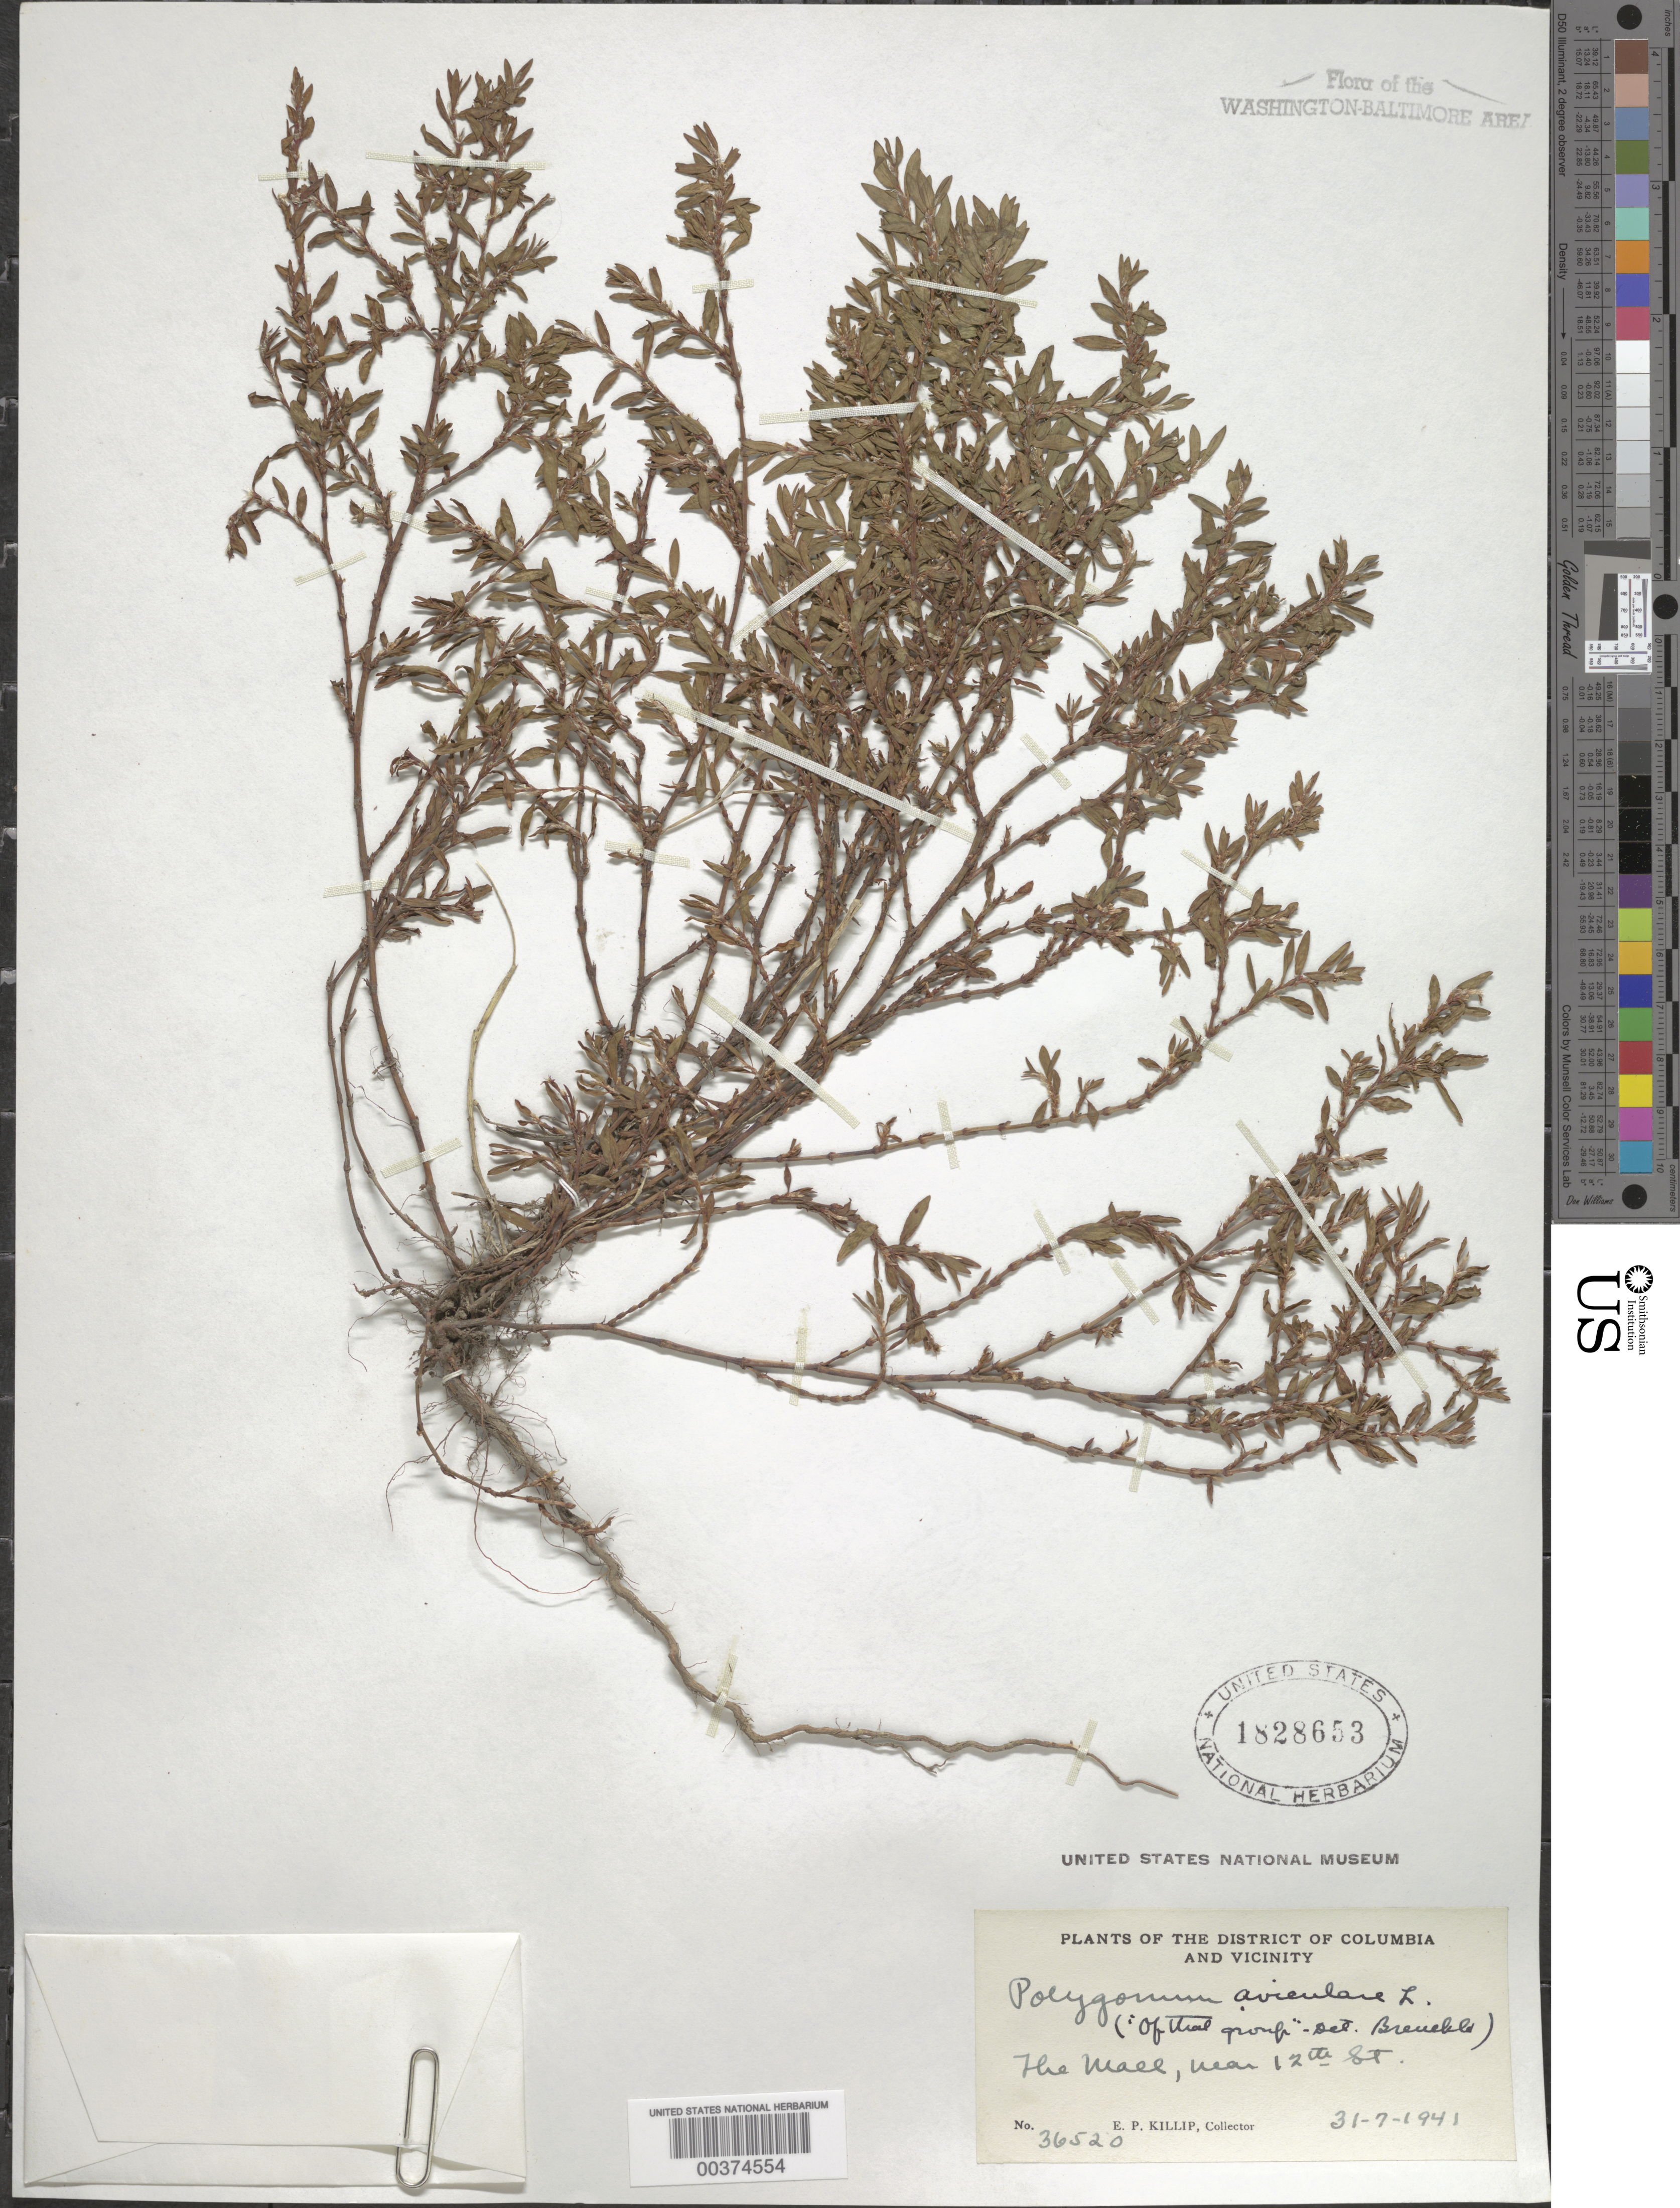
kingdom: Plantae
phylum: Tracheophyta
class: Magnoliopsida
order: Caryophyllales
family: Polygonaceae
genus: Polygonum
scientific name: Polygonum aviculare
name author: L.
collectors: E. P. Killip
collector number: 36520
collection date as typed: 31 Jul 1941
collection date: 1941-07-31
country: United States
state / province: District of Columbia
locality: Mall near 12th St.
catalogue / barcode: US 1828653